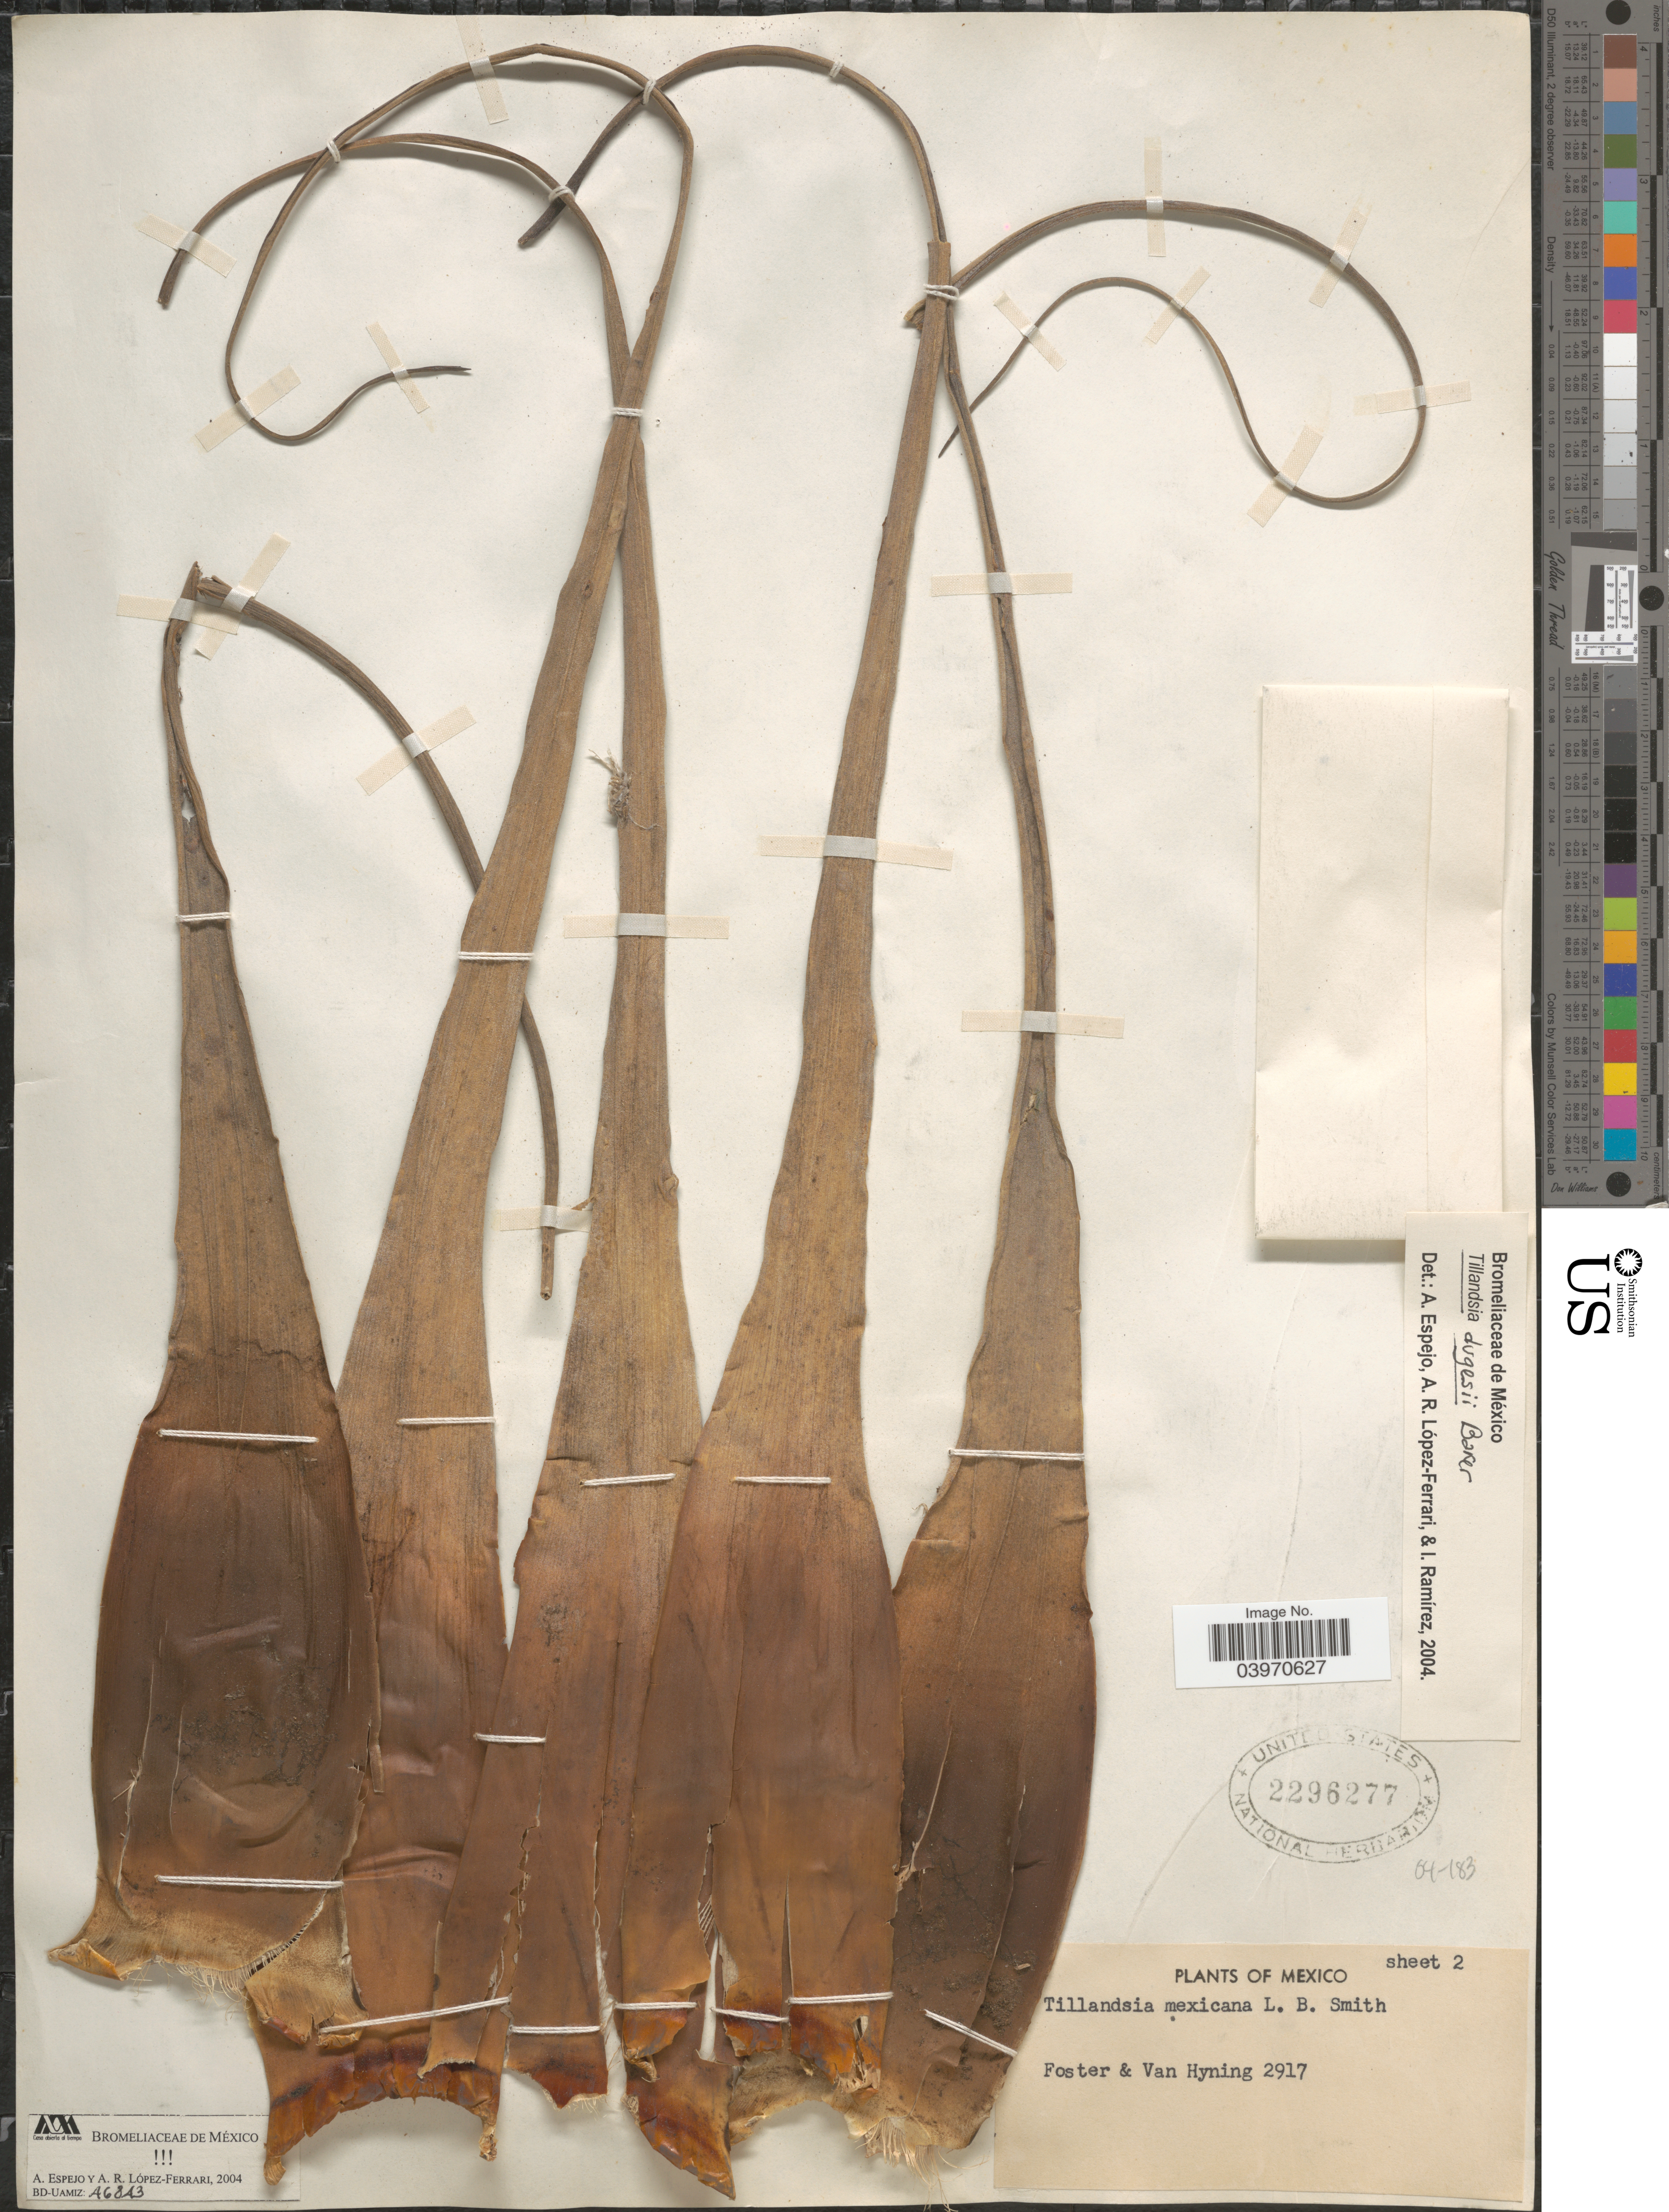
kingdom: Plantae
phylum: Tracheophyta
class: Liliopsida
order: Poales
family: Bromeliaceae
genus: Tillandsia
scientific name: Tillandsia dugesii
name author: Baker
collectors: -. Foster & Van Hyning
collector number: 2917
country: Mexico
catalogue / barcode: US 2296277